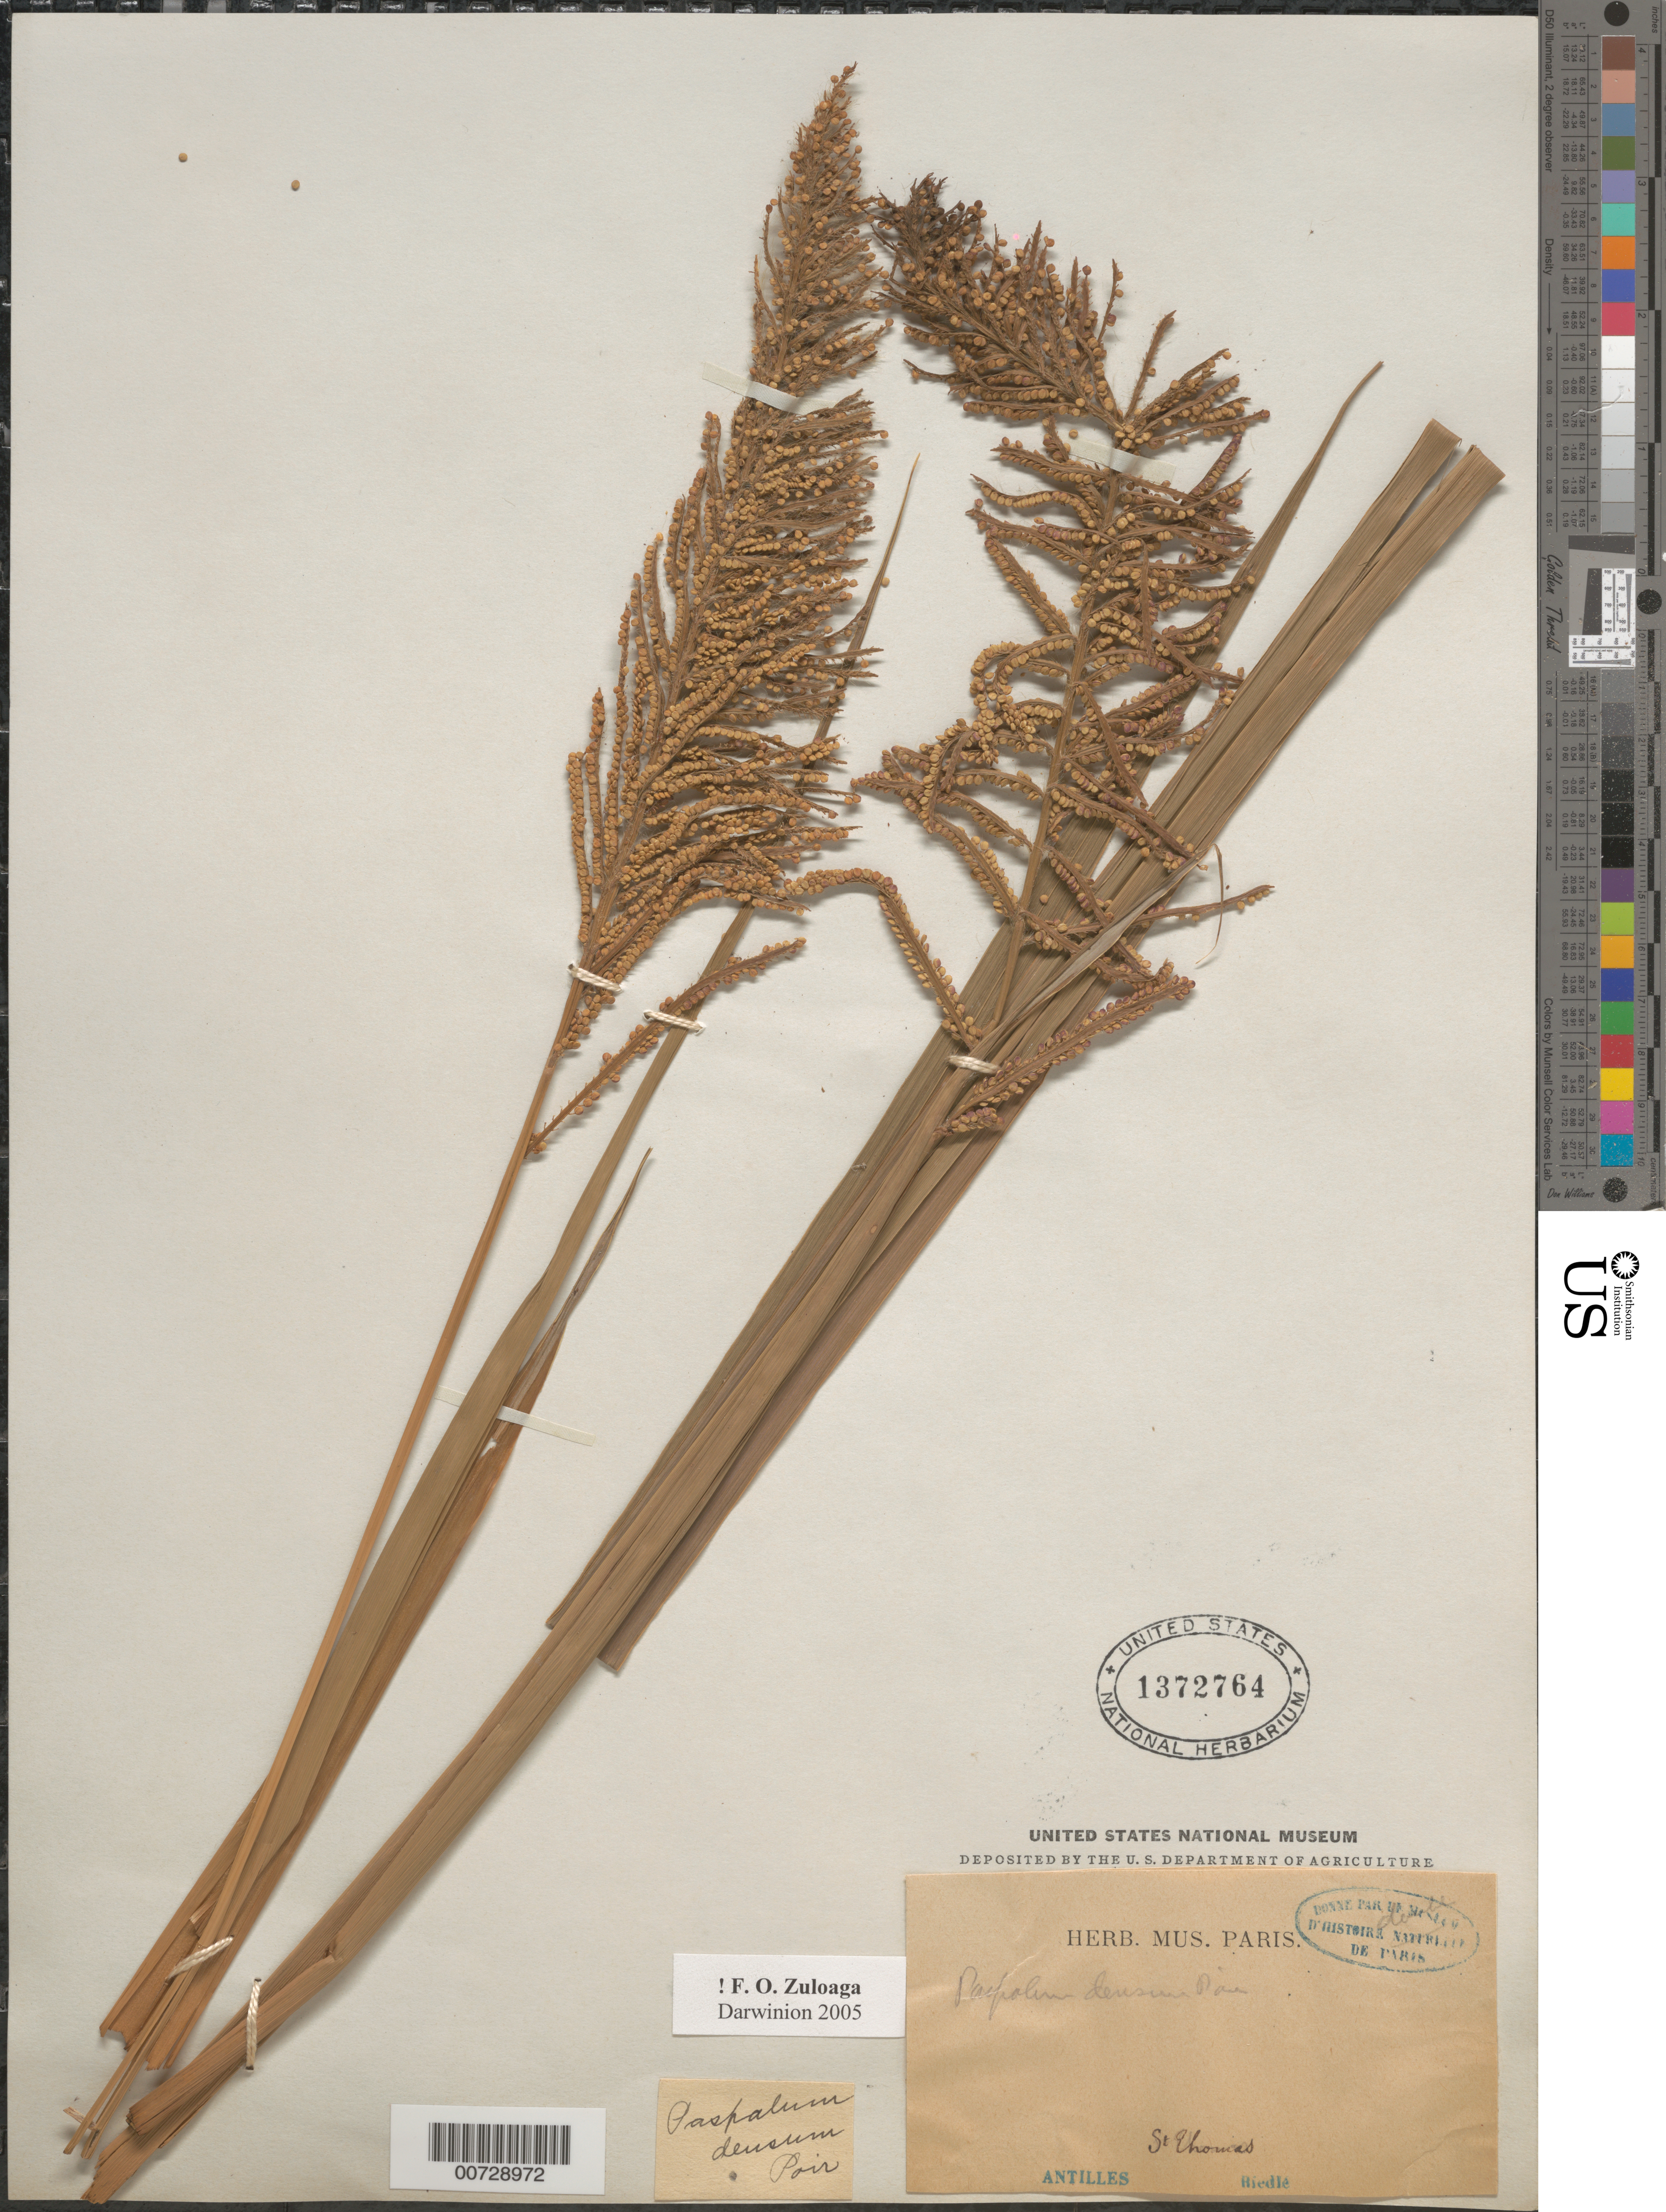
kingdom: Plantae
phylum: Tracheophyta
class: Liliopsida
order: Poales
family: Poaceae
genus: Paspalum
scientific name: Paspalum densum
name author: Poir.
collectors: -. Riedle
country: U.S. Virgin Islands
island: St. Thomas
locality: St. Thomas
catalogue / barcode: US 1372764